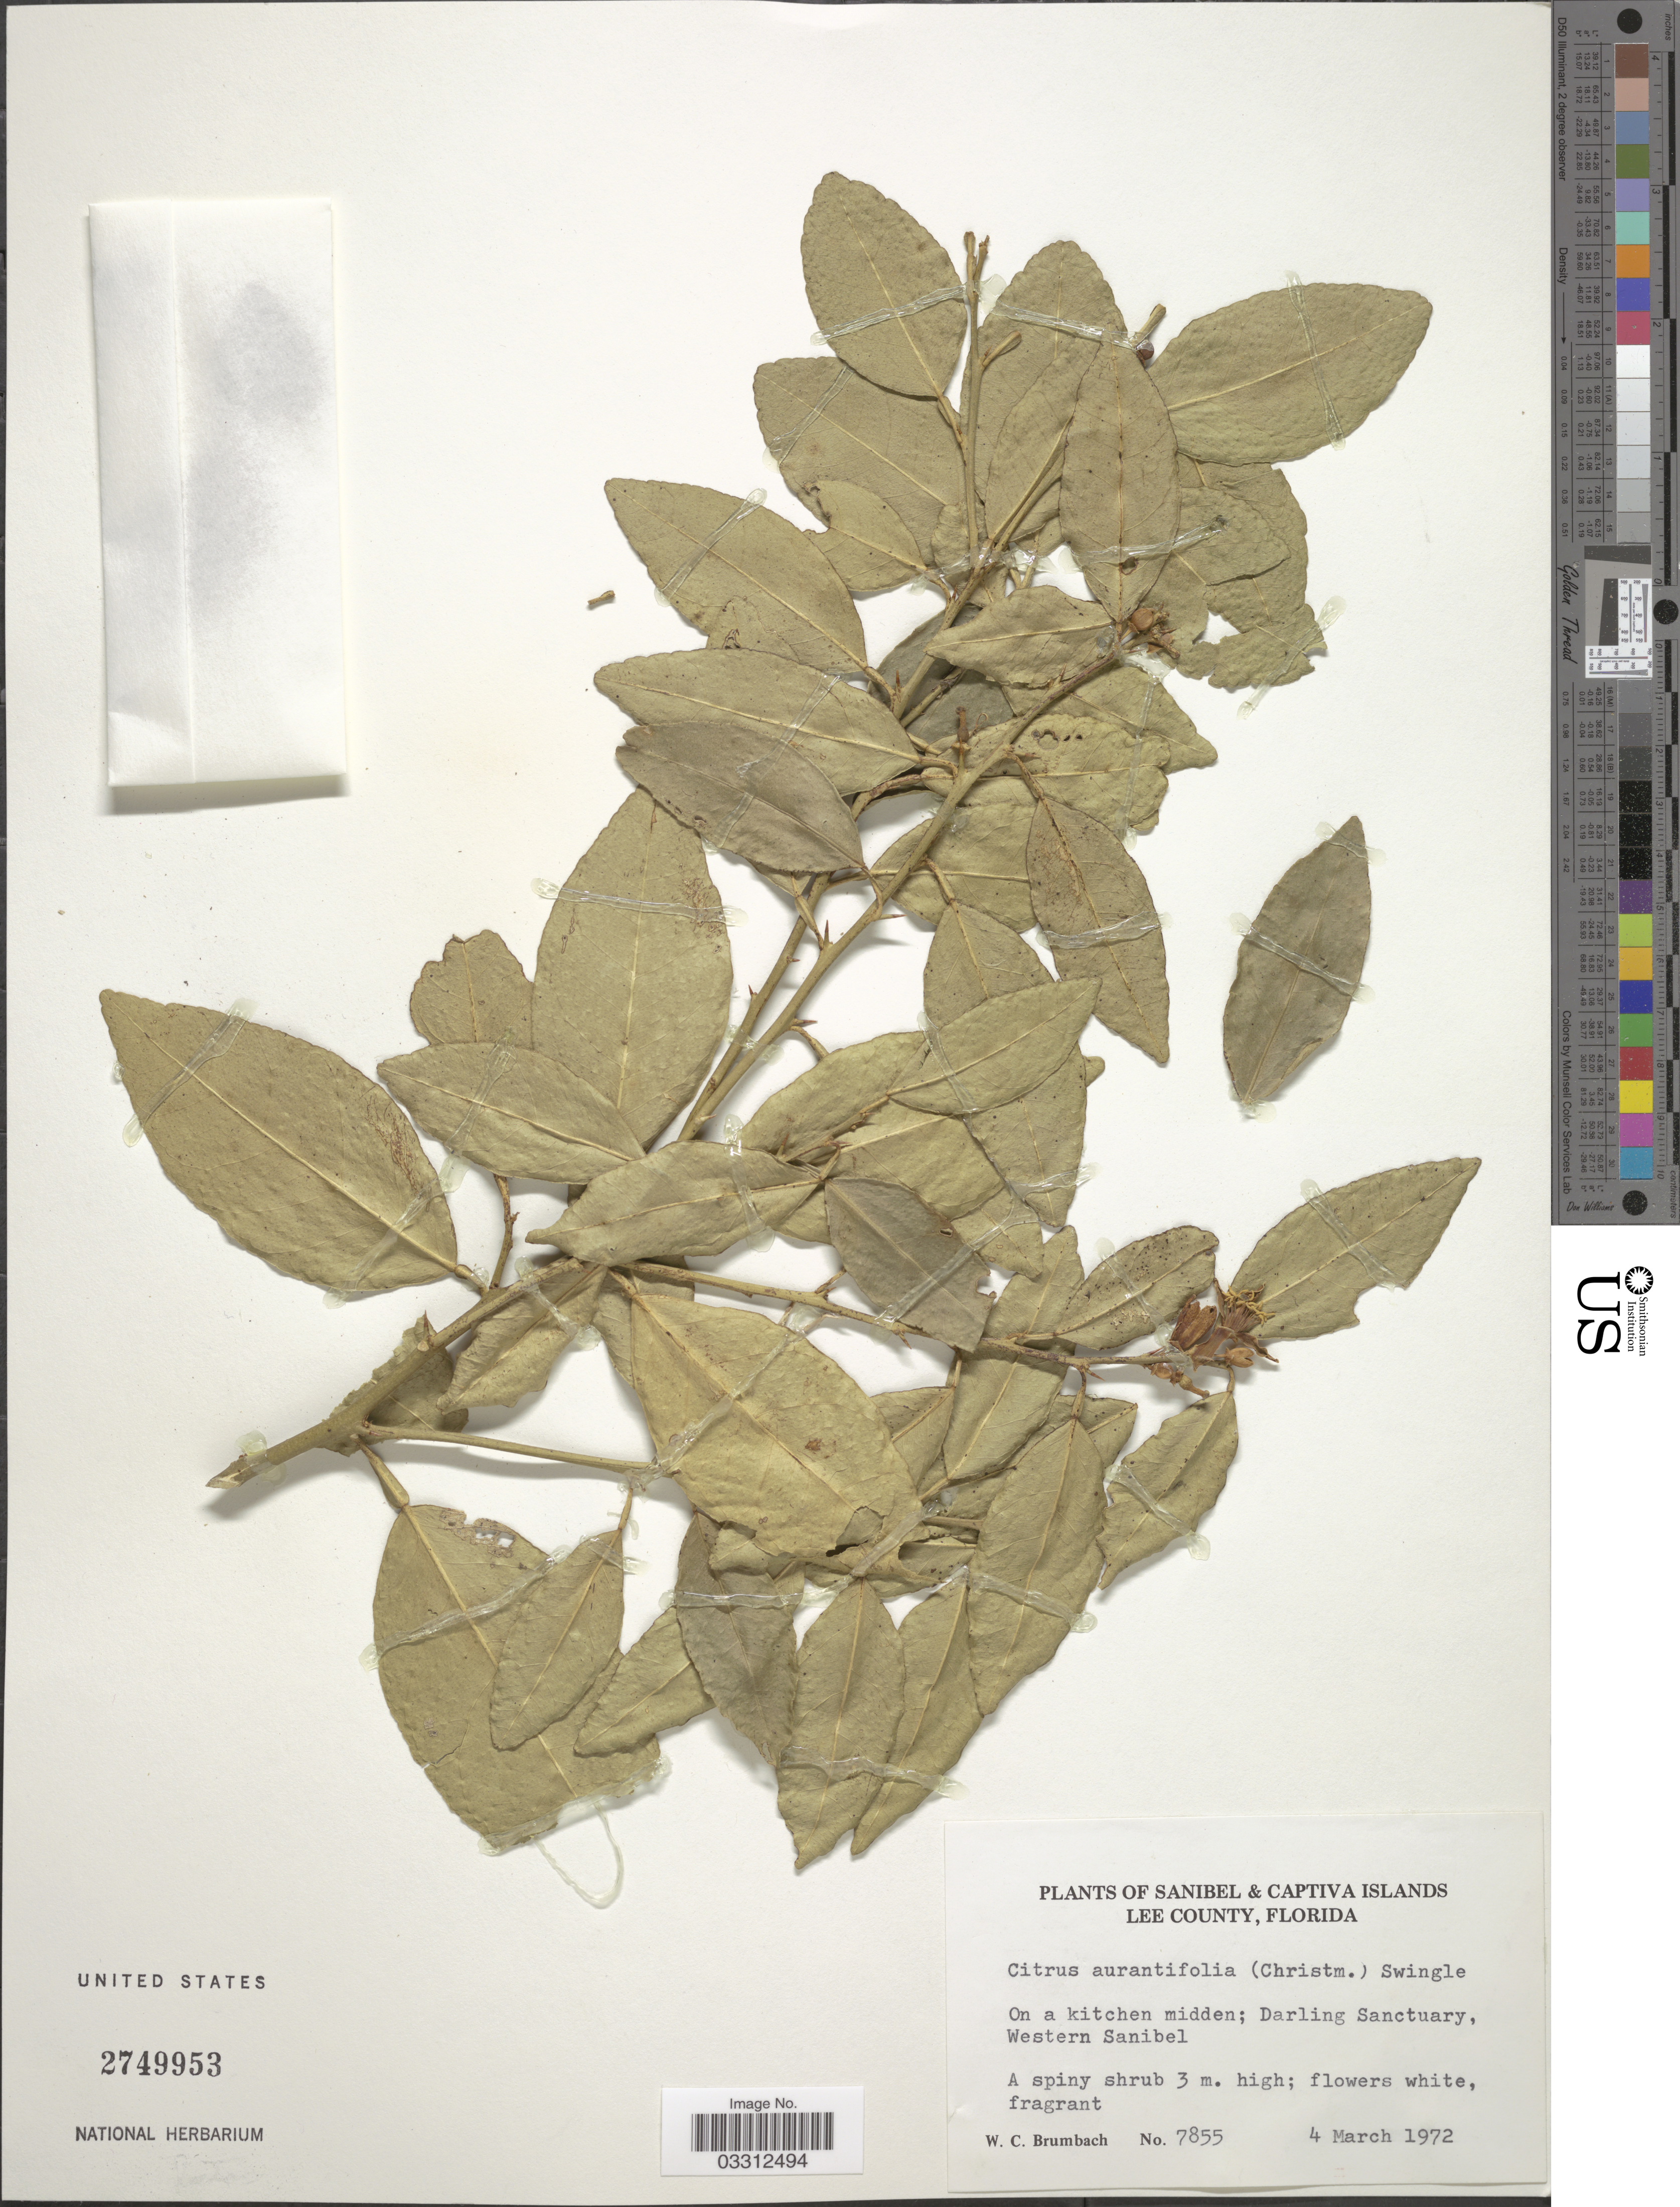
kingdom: Plantae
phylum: Tracheophyta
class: Magnoliopsida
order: Sapindales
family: Rutaceae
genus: Citrus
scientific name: Citrus x aurantifolia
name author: (Christm.) Swingle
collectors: W. C. Brumbach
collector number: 7855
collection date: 1972-03-04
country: United States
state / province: Florida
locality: Sanibel & Captiva Islands. Lee County. On a kitchen midden; Darling Sanctuary, Western Sanibel.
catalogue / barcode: US 2749953